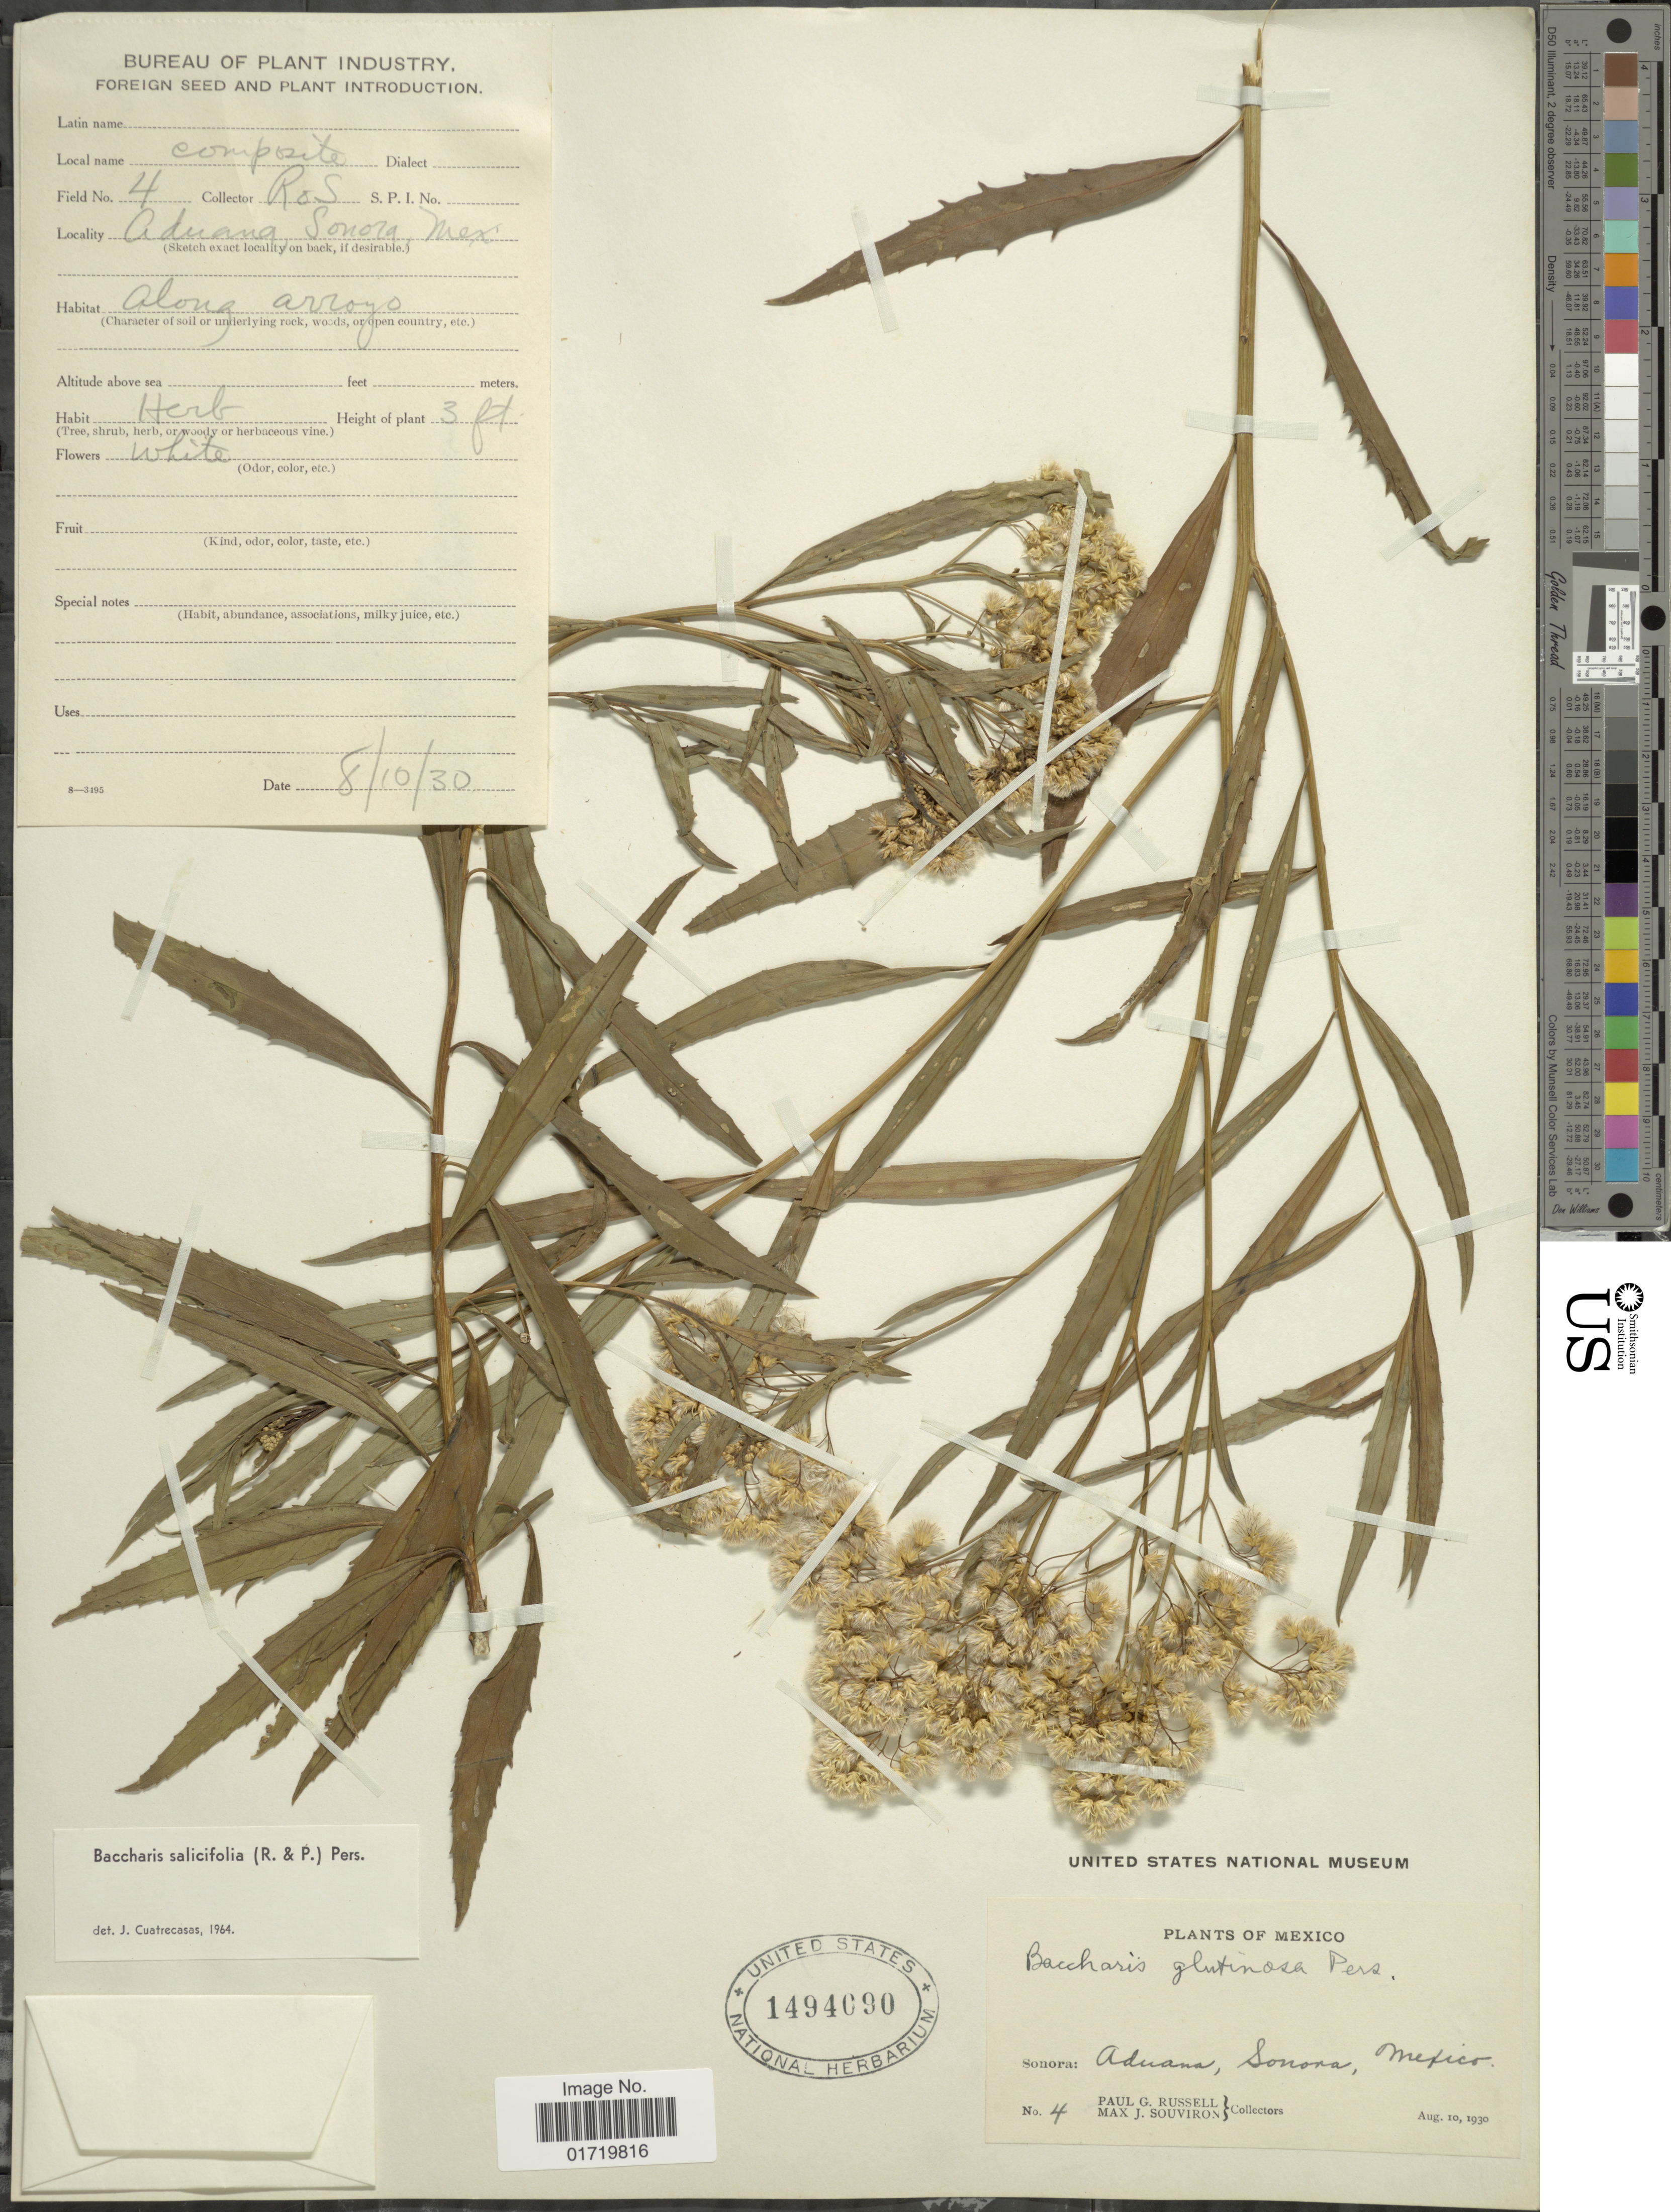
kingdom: Plantae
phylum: Tracheophyta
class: Magnoliopsida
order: Asterales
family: Asteraceae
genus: Baccharis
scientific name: Baccharis salicifolia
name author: (Ruiz & Pav.) Pers.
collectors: P. G. Russell & M. J. Souviron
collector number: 4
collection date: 1930-08-10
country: Mexico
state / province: Sonora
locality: Aduana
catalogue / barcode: US 1494090